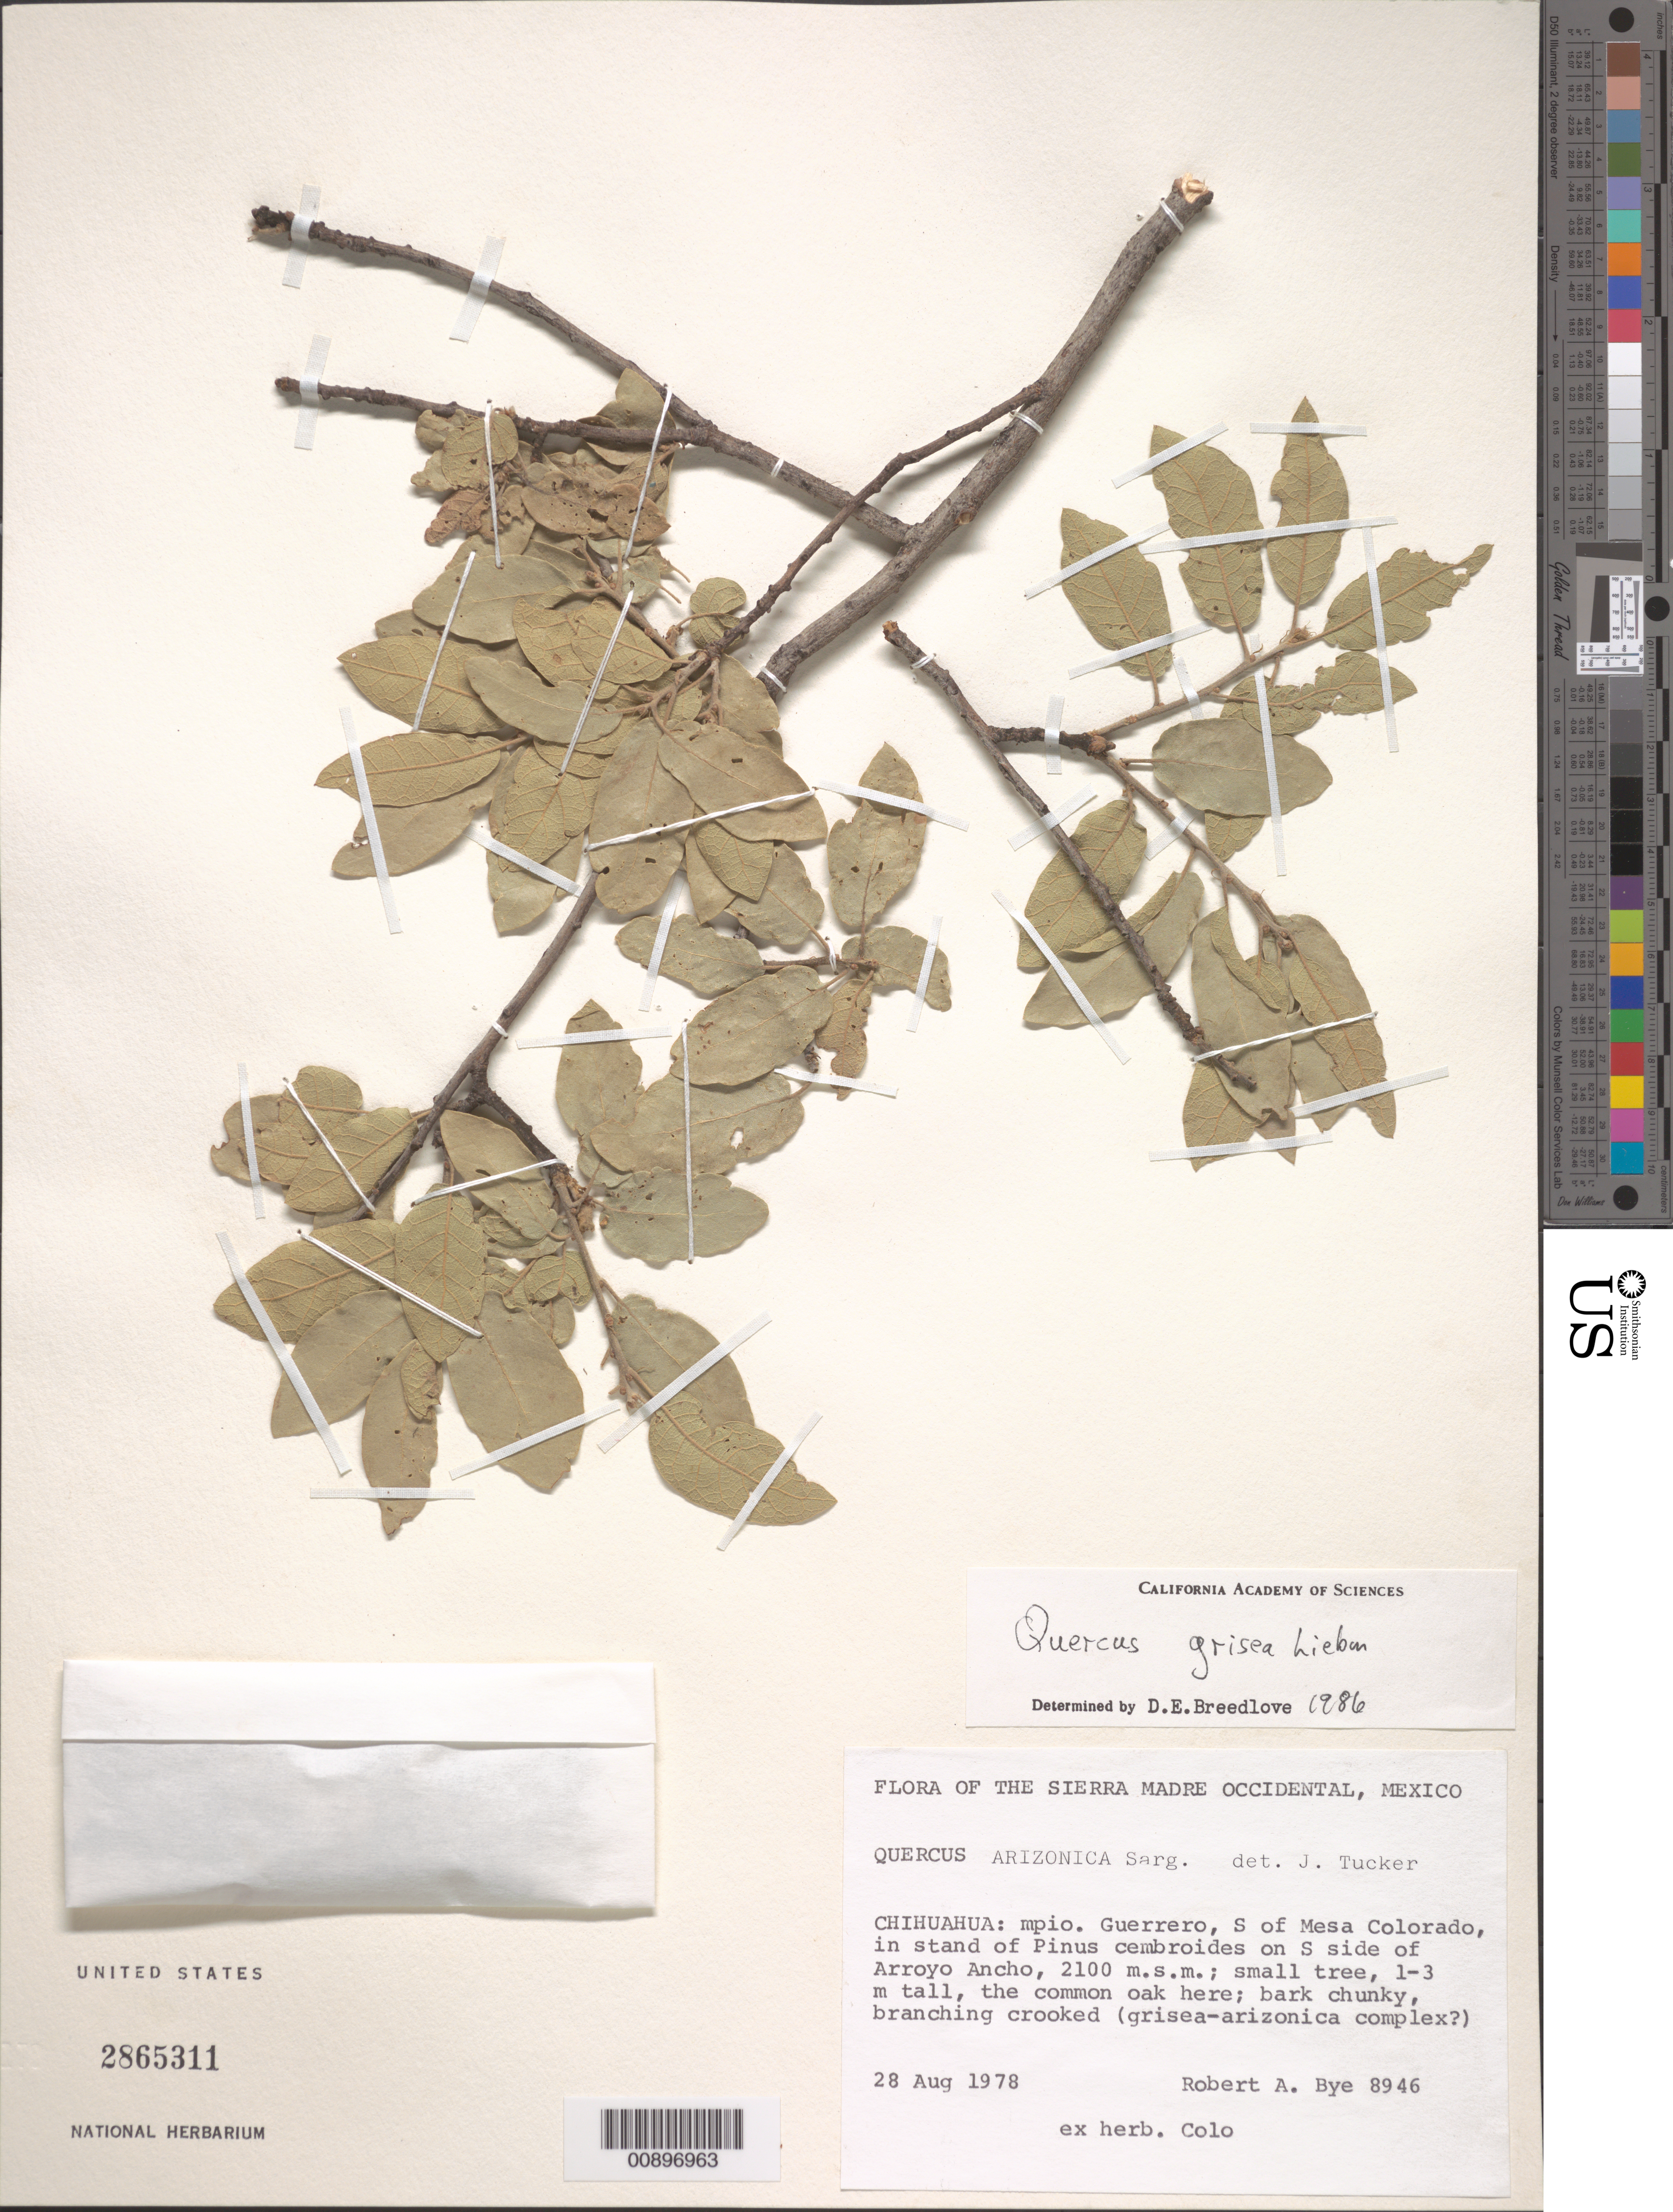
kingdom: Plantae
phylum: Tracheophyta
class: Magnoliopsida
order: Fagales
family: Fagaceae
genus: Quercus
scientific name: Quercus grisea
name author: Liebm.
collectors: R. A. Bye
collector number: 8946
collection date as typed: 28 Aug 1978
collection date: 1978-08-28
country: Mexico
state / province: Chihuahua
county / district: Guerrero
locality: Chihuahua: mpio. Guerrero, S of Mesa Colorado, on S side of Arroyo Ancho.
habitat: In stand of Pinus cembroides.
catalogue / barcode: US 2865311